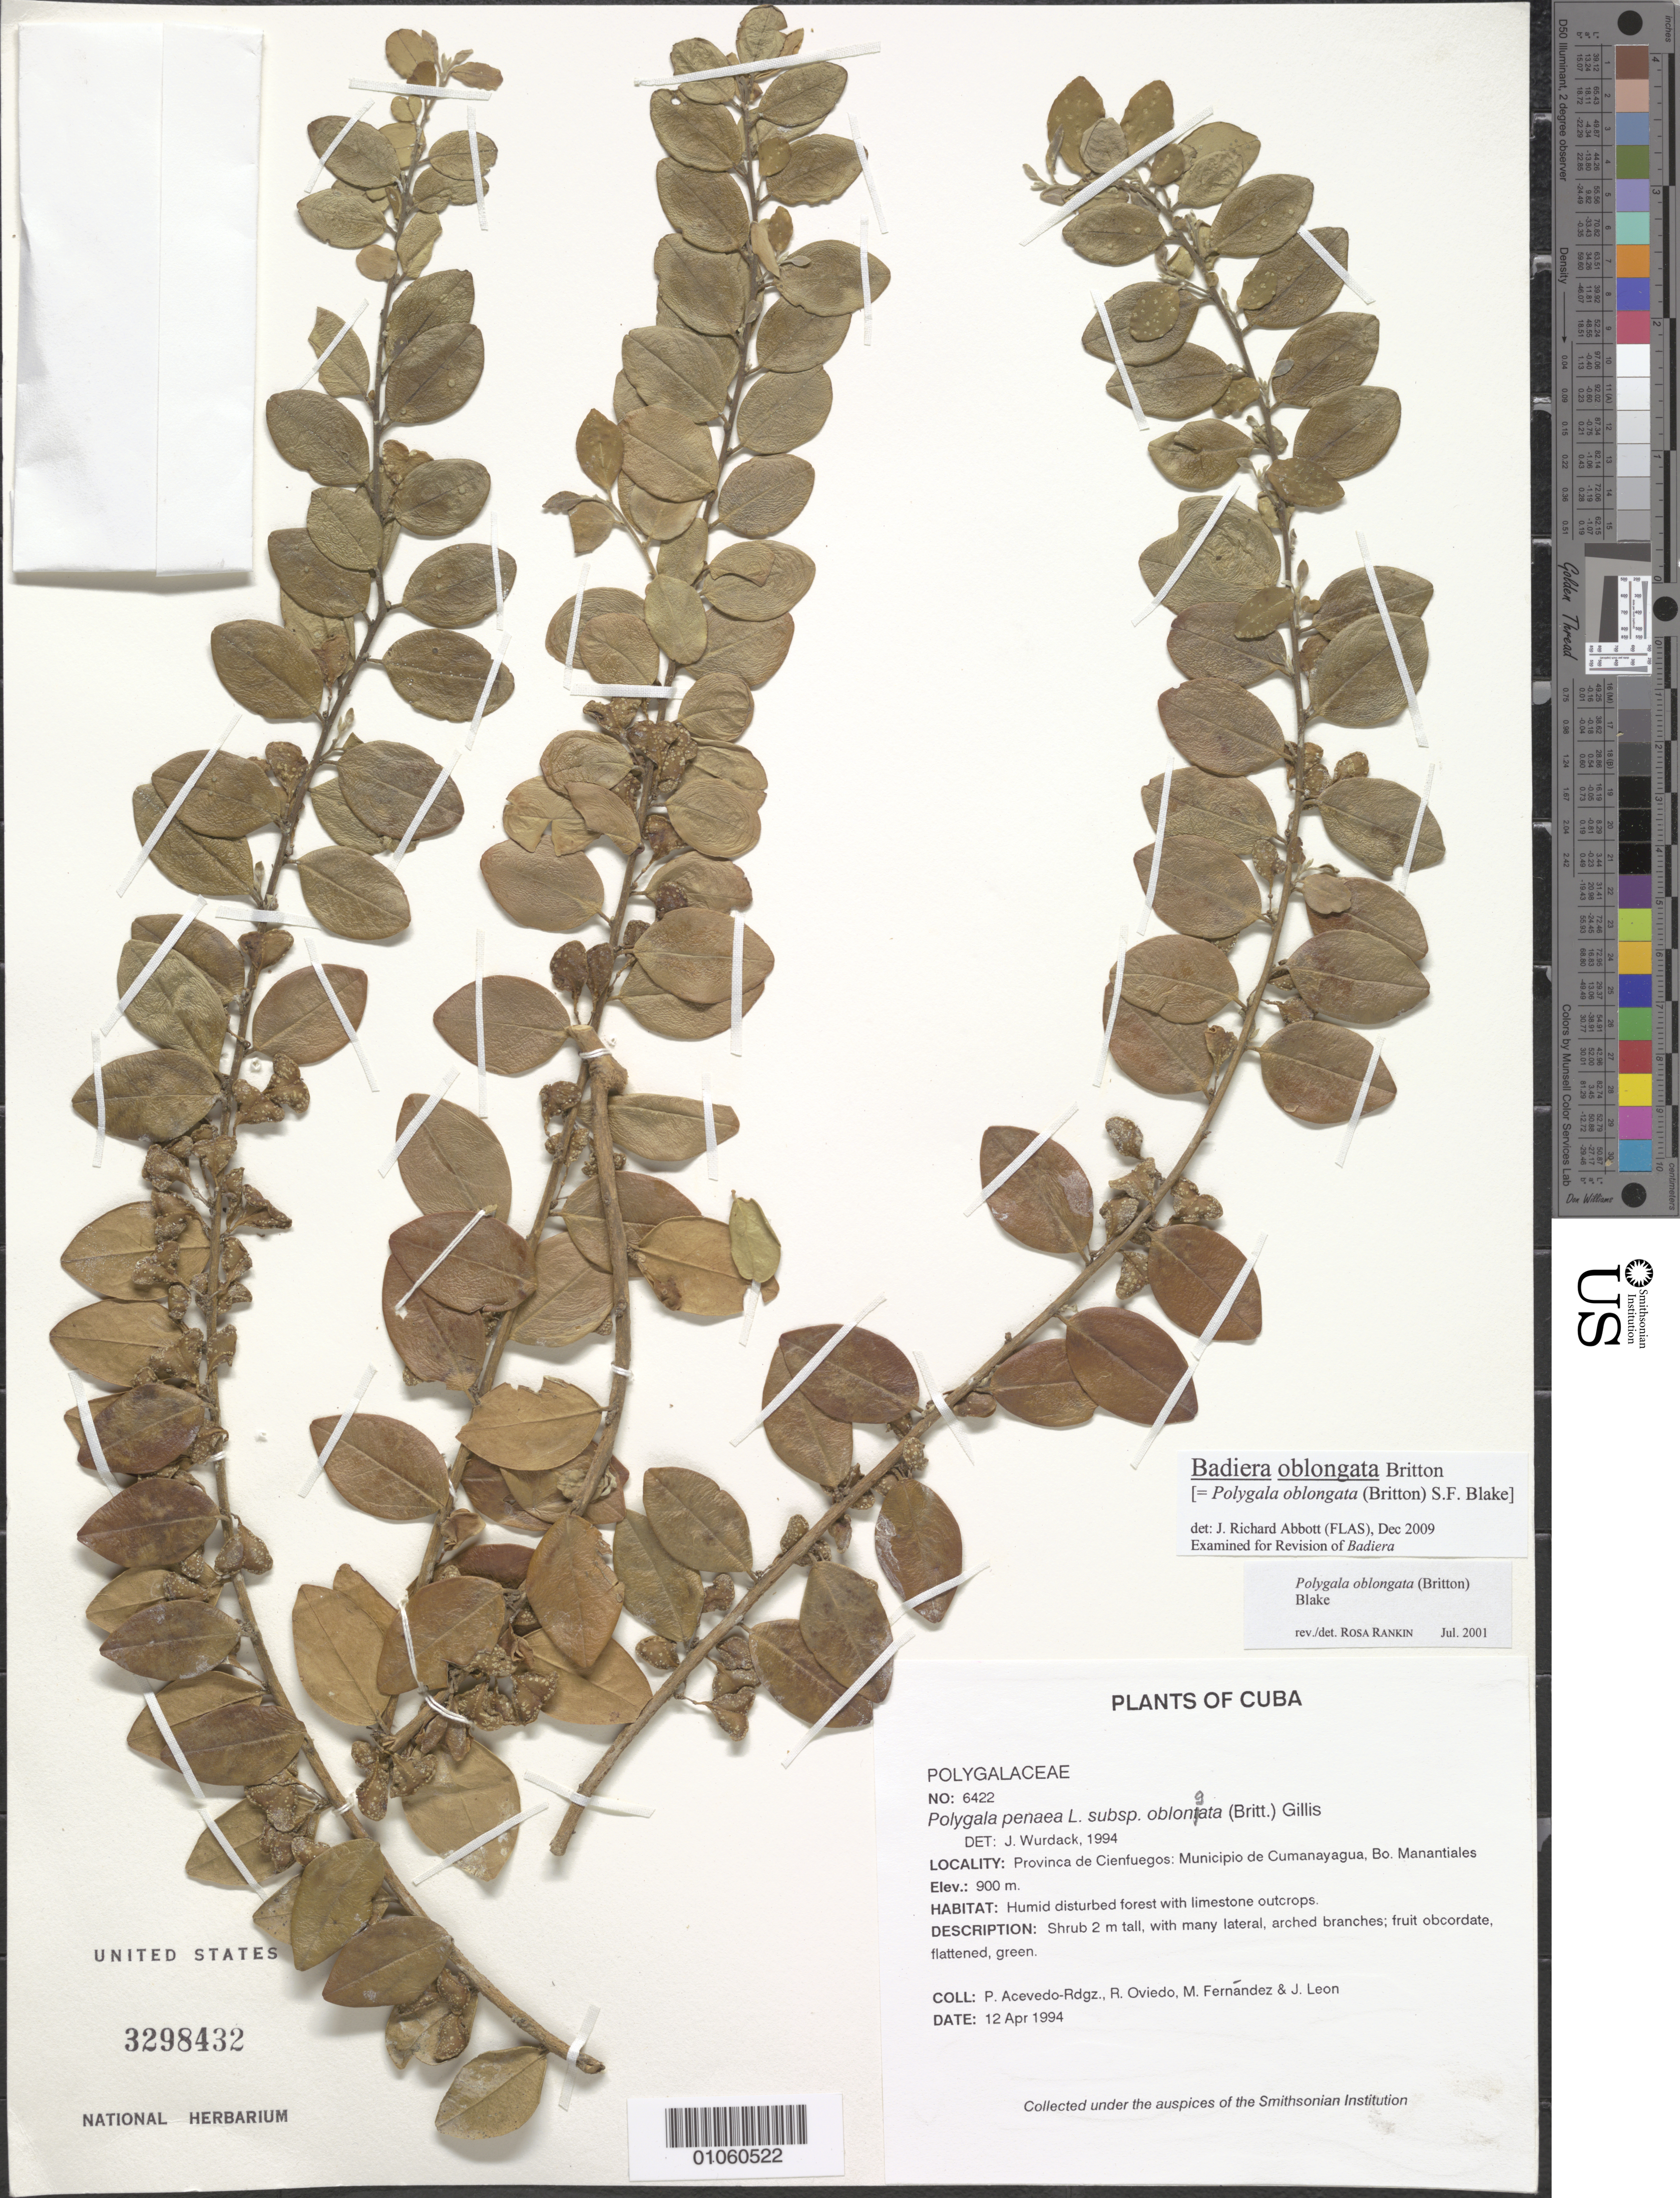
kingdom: Plantae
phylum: Tracheophyta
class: Magnoliopsida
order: Fabales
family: Polygalaceae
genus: Badiera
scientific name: Badiera oblongata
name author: Britton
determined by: Abbott, J. R., (FLAS)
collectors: P. Acevedo-Rodr., R. Oviedo, M. Fernández & J. León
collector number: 6422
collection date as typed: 12 Apr 1994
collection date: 1994-04-12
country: Cuba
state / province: Cienfuegos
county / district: Municipio de Cumanayagua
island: Cuba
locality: Bo Manantiales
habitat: Humid disturbed forest with limestone outcrops.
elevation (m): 900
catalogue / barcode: US 3298432